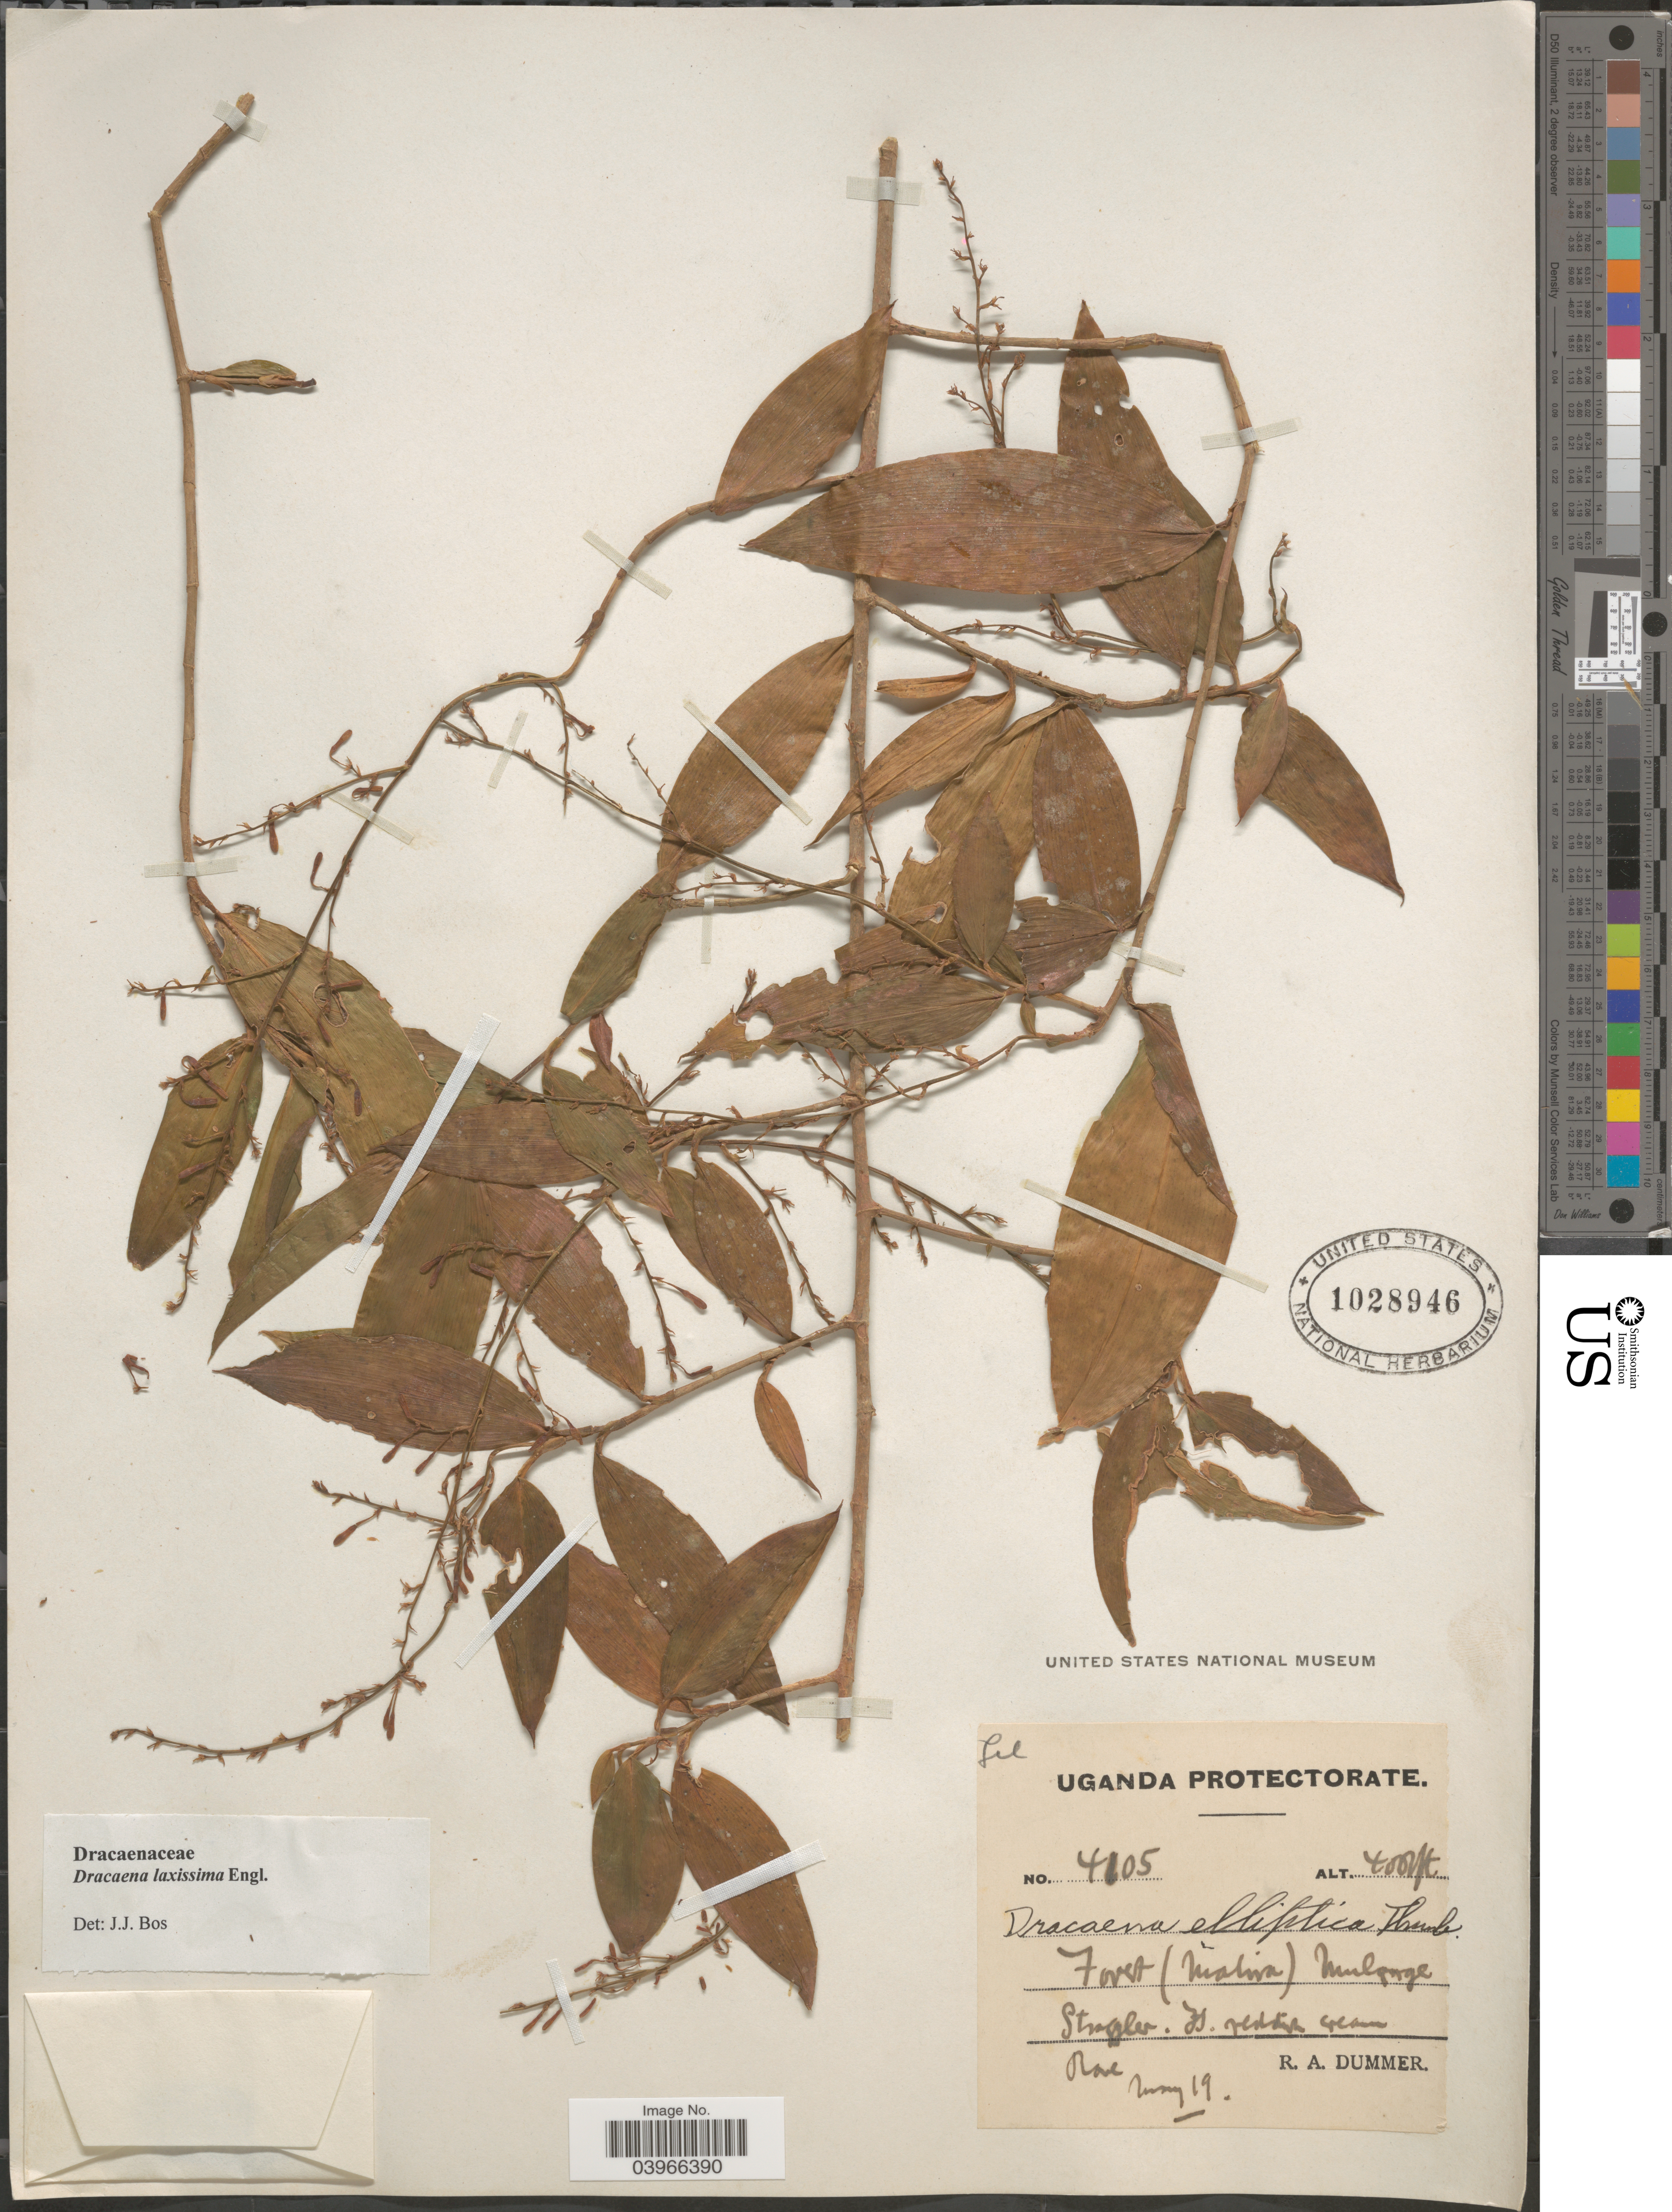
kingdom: Plantae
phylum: Tracheophyta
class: Liliopsida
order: Asparagales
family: Asparagaceae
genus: Dracaena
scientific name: Dracaena laxissima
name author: Engl.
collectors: R. Dümmer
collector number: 4105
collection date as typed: Transcribed d/m/y: /5/19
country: Uganda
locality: Uganda Protectorate. Forest (Maliva) Mulgorge.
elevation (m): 1219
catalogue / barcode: US 1028946